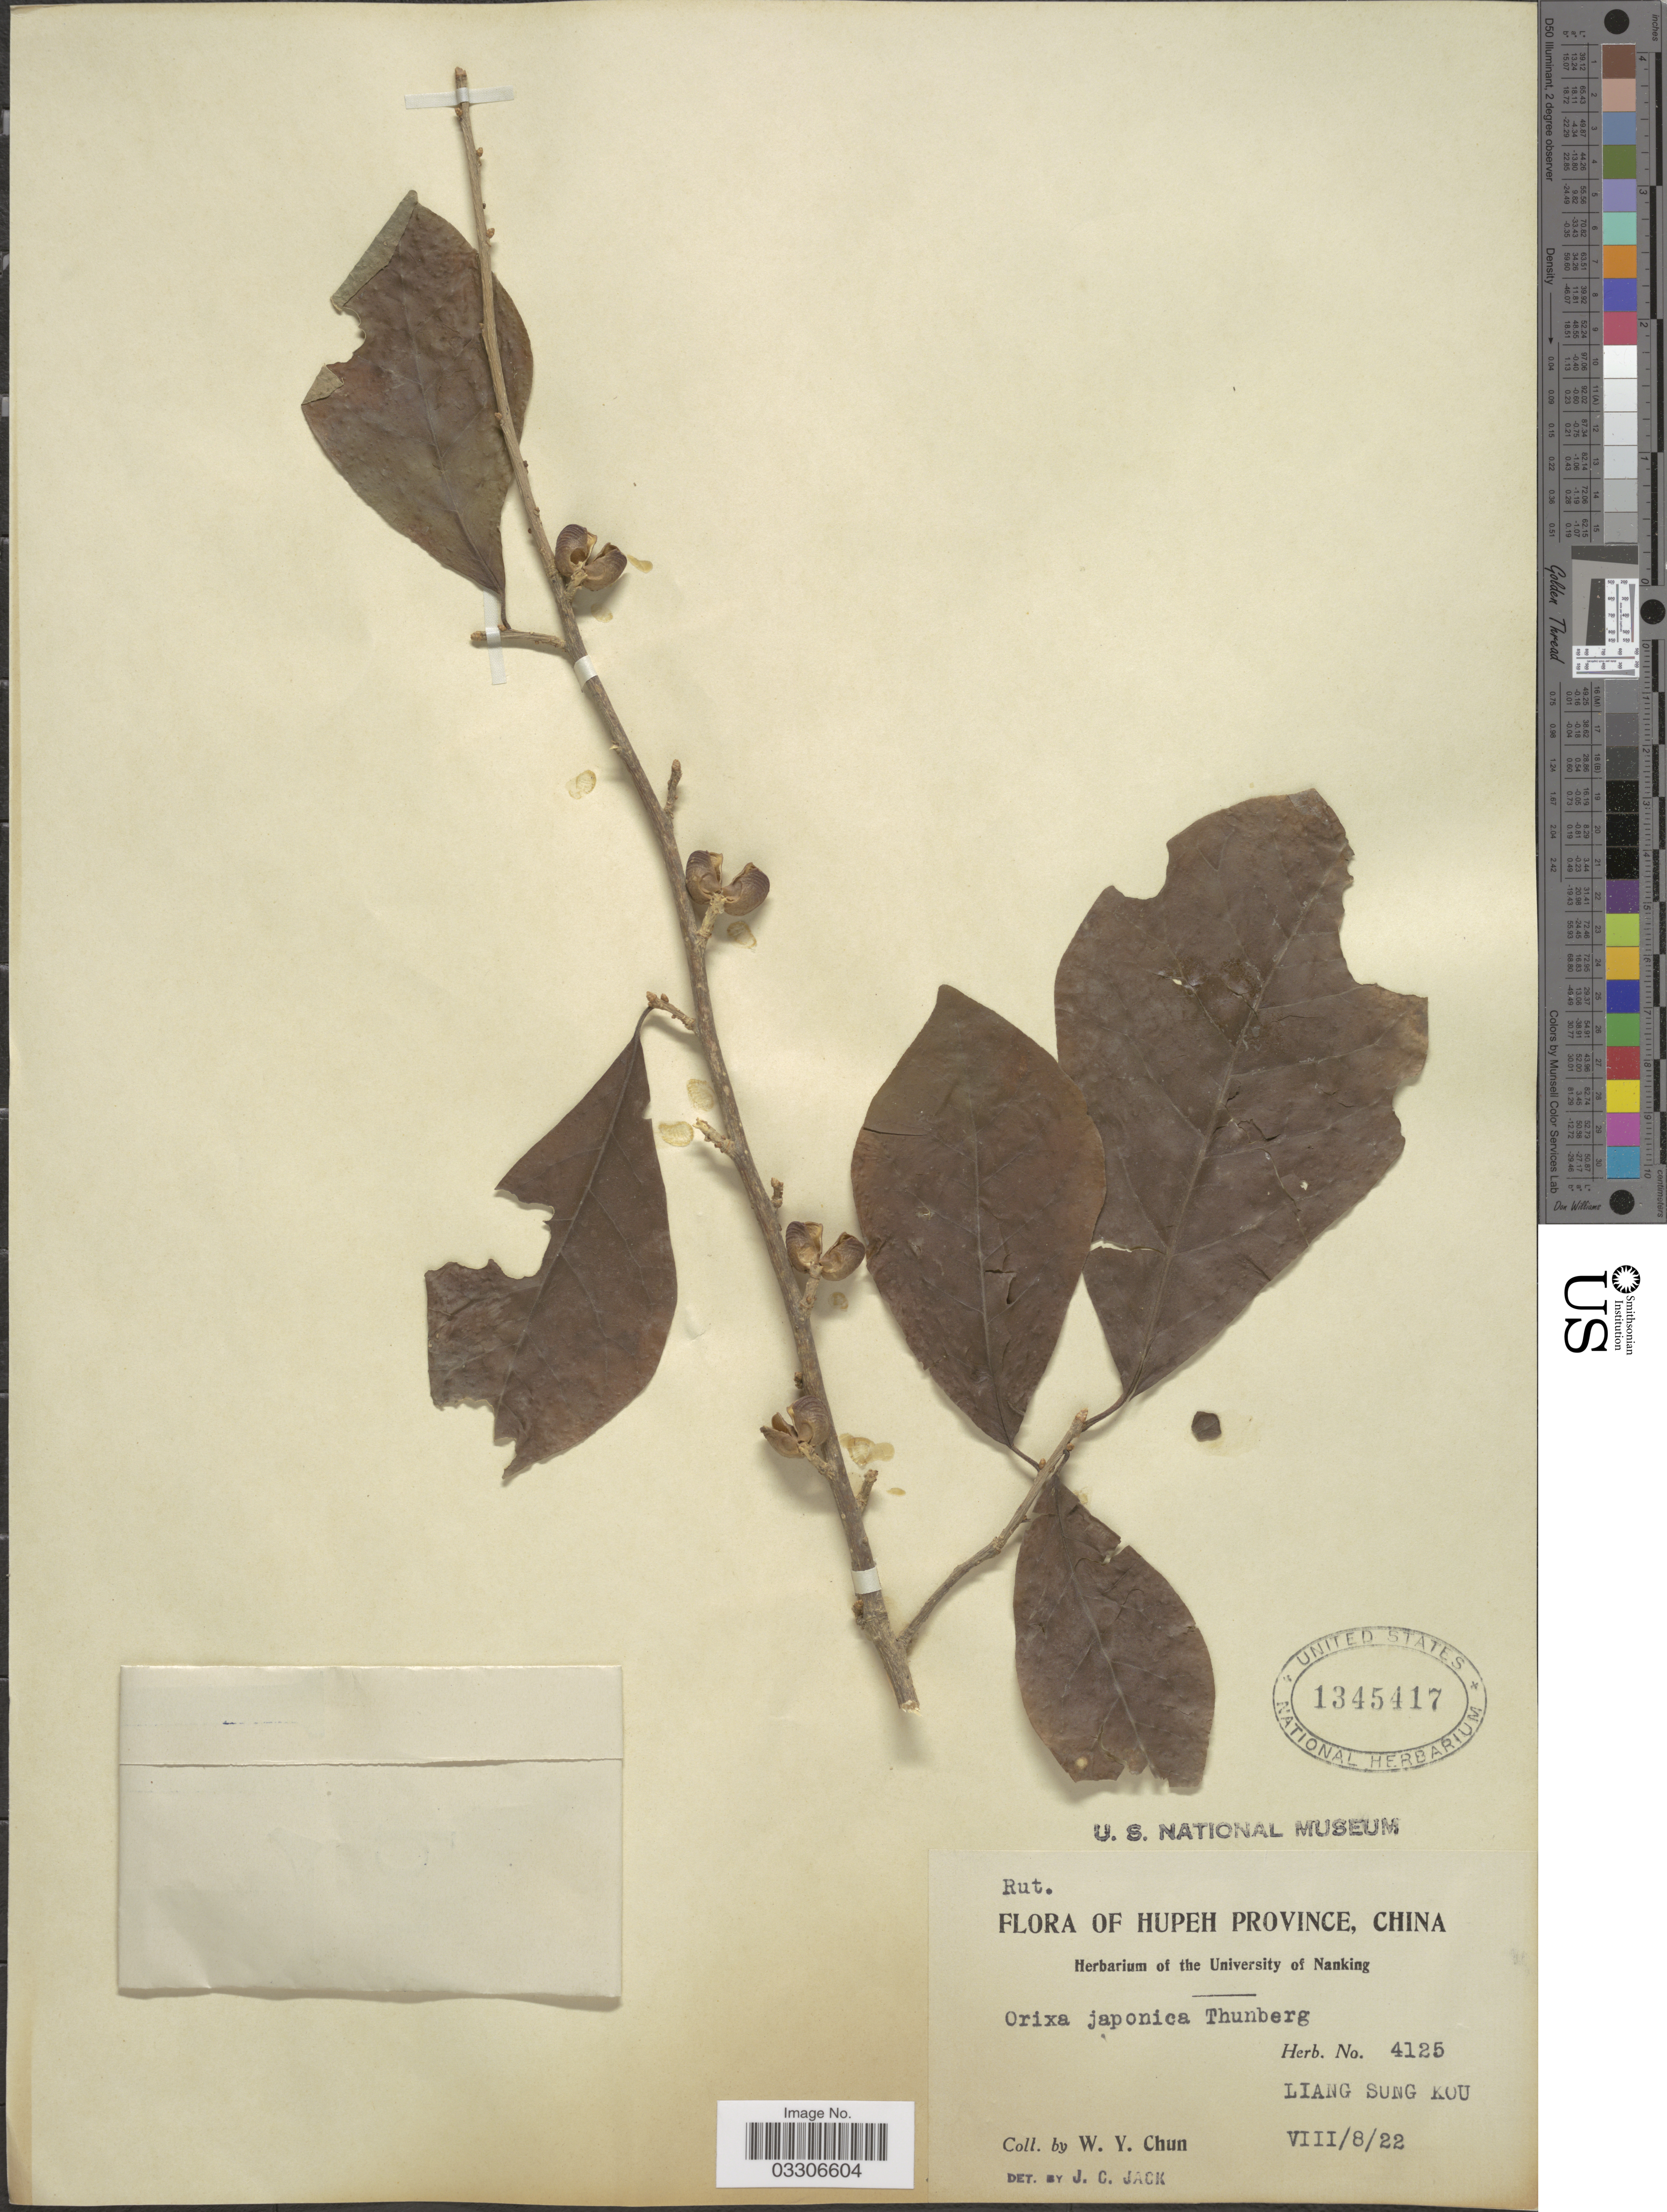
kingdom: Plantae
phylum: Tracheophyta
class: Magnoliopsida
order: Sapindales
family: Rutaceae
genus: Orixa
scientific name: Orixa japonica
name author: Thunb.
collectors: W. Y. Chun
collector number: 4125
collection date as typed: Transcribed d/m/y: 8/8/22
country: China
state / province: Hubei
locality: Hupeh Province. Liang Sung Kou.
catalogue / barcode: US 1345417